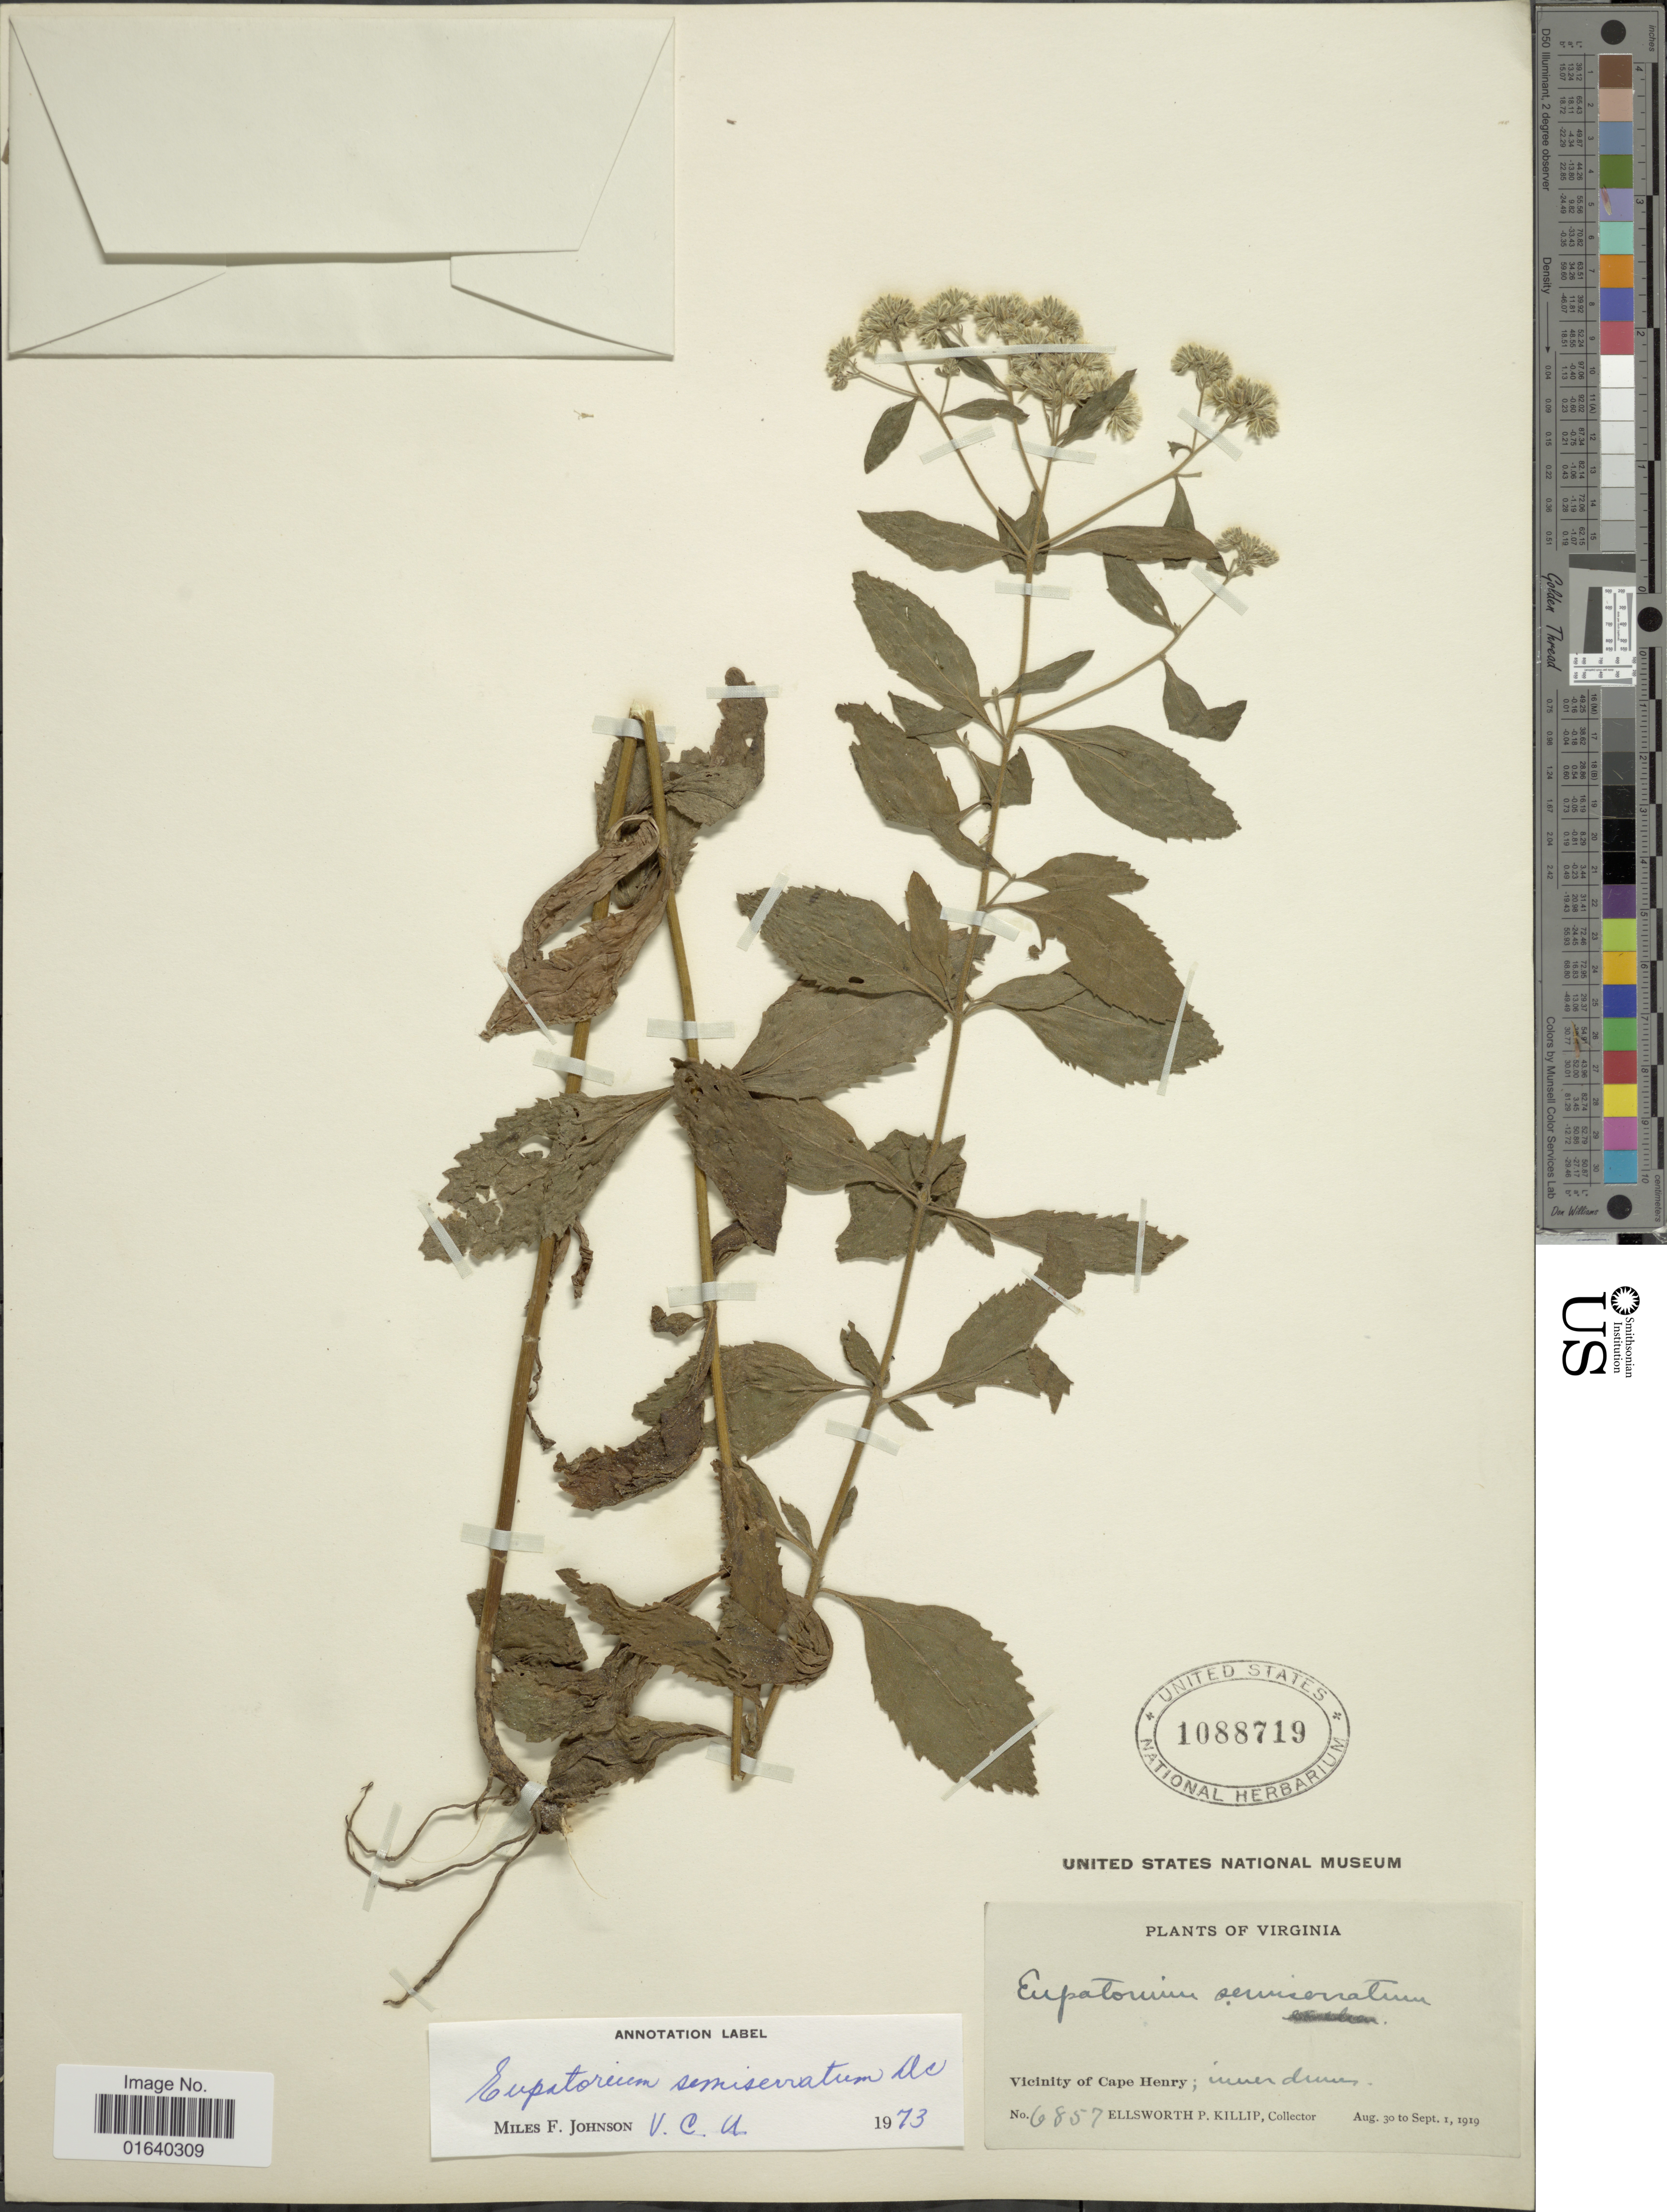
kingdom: Plantae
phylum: Tracheophyta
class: Magnoliopsida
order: Asterales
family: Asteraceae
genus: Eupatorium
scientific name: Eupatorium semiserratum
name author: DC.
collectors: E. P. Killip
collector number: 6857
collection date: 1919-08-30/1919-09-01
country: United States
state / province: Virginia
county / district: City of Virginia Beach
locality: Vicinity of Cape Henry; inner dunes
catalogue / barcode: US 1088719